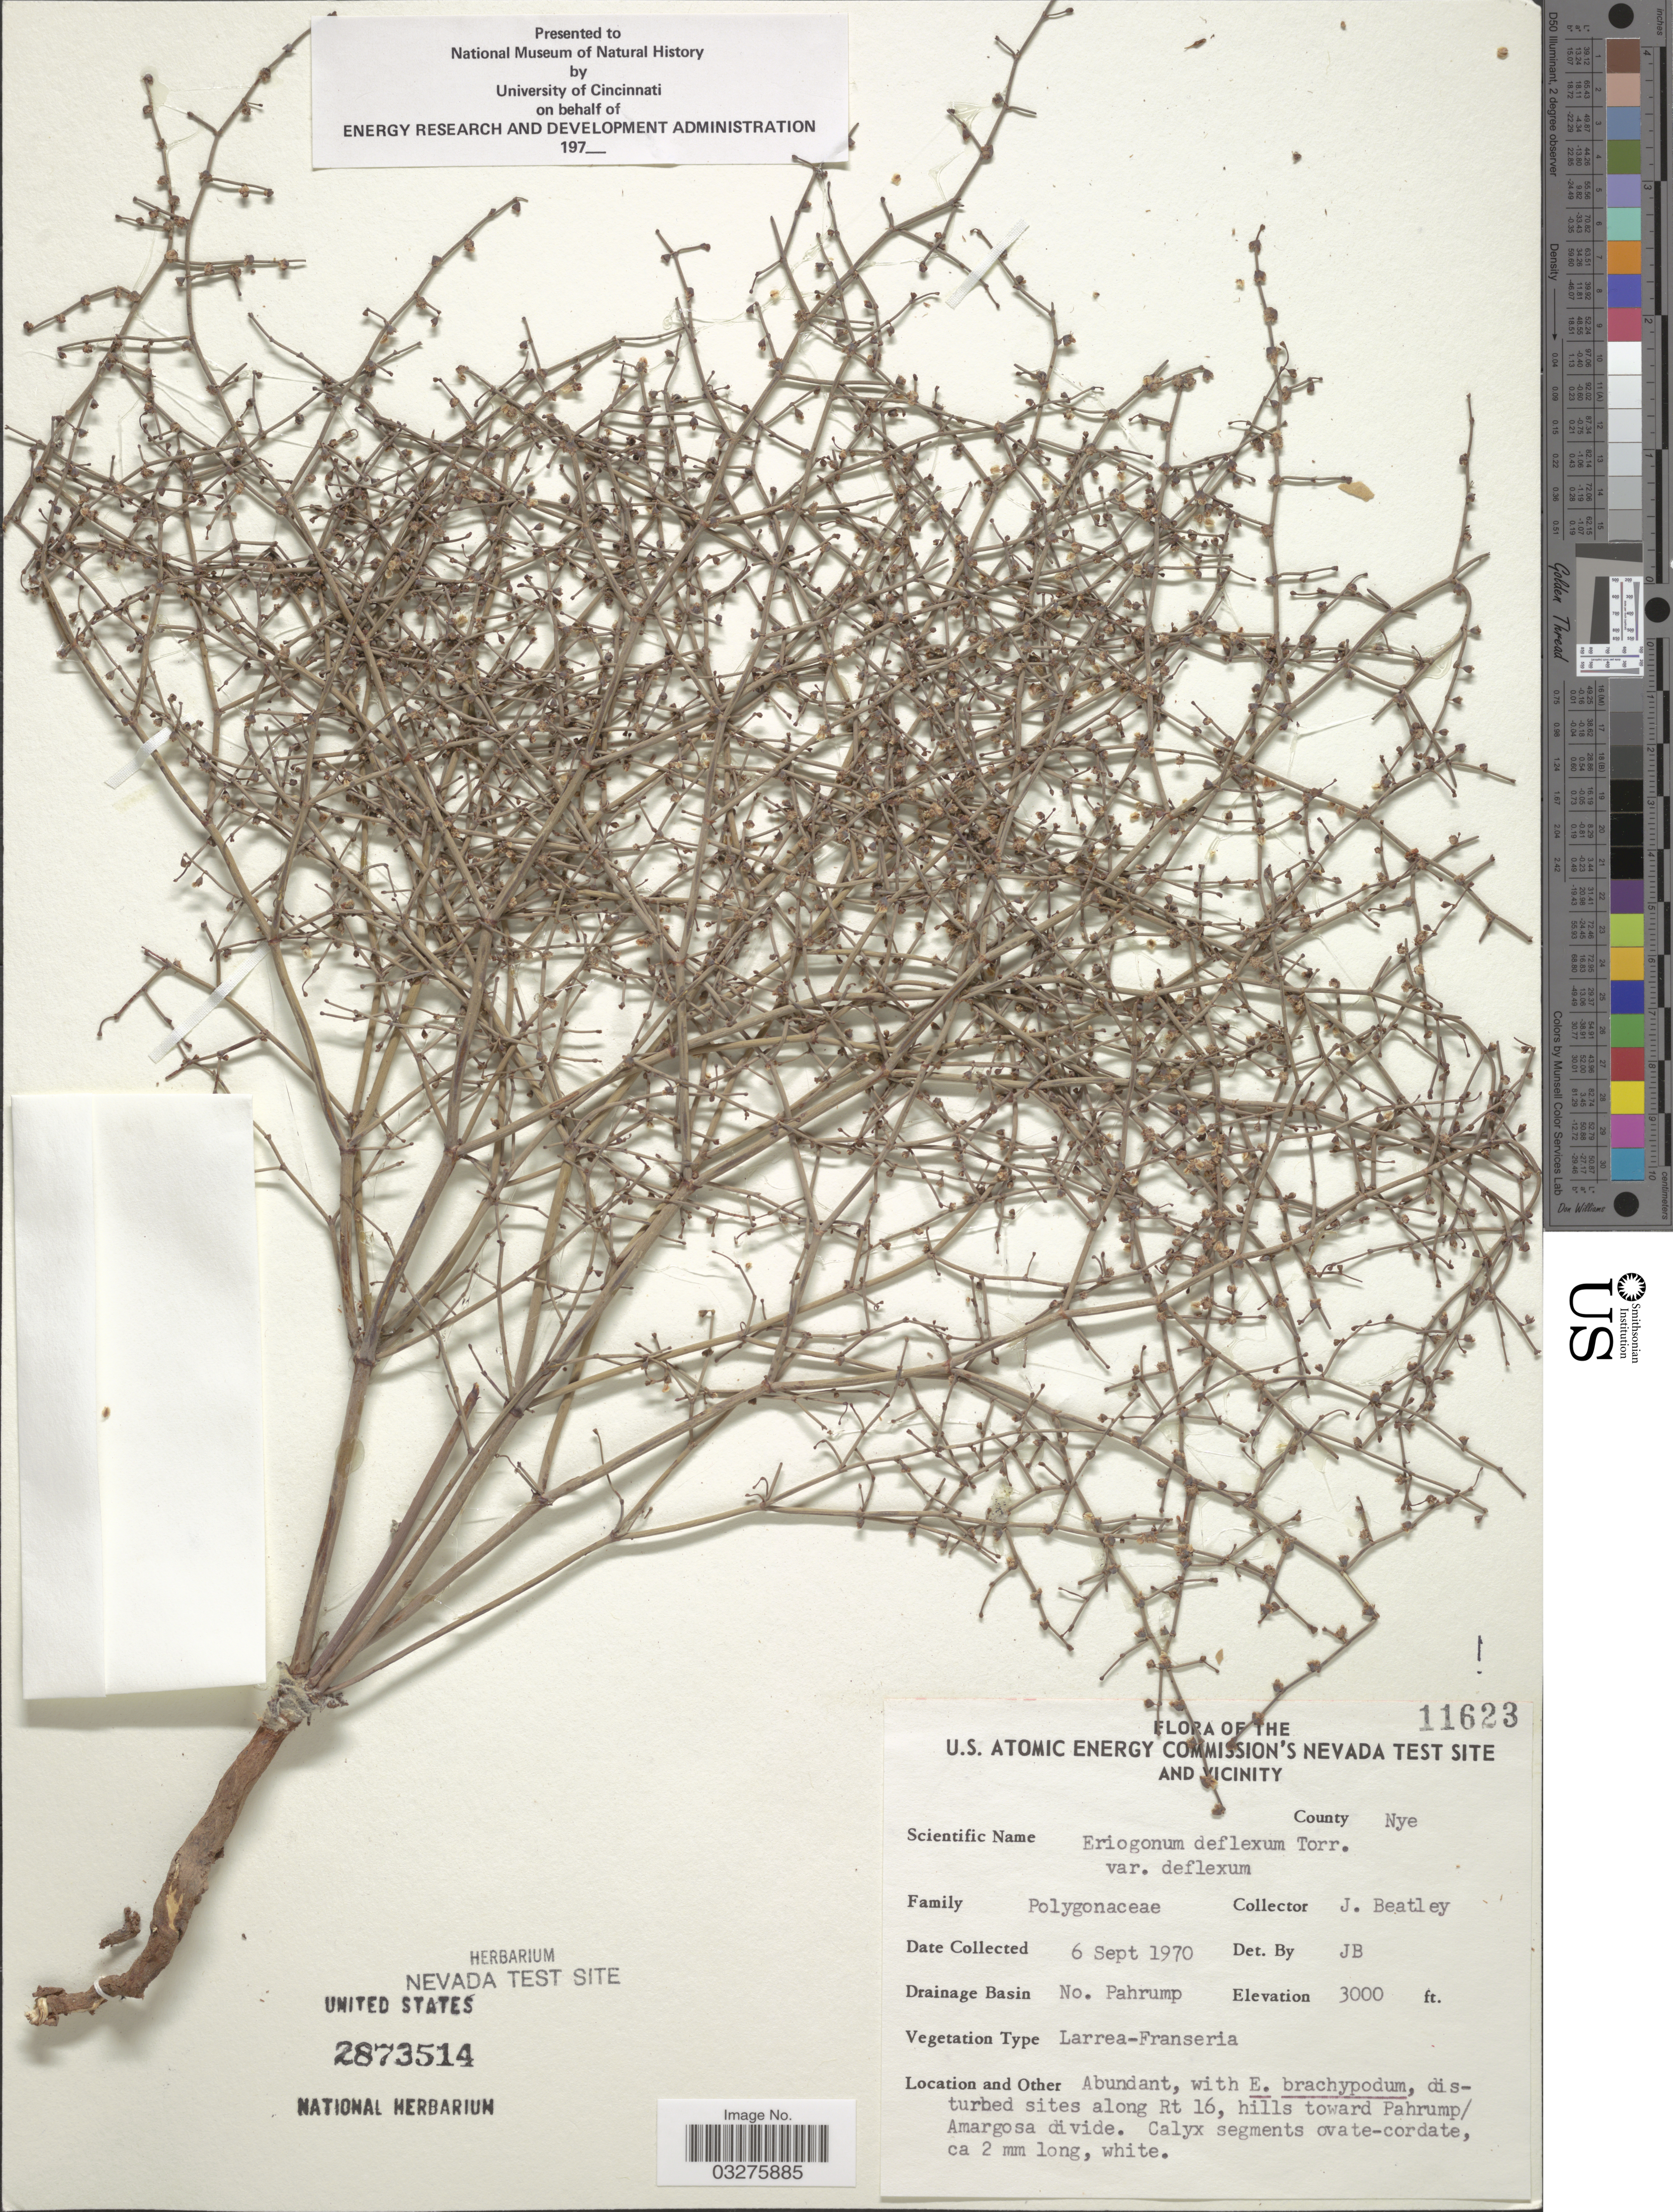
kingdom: Plantae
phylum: Tracheophyta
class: Magnoliopsida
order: Caryophyllales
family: Polygonaceae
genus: Eriogonum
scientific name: Eriogonum deflexum var. deflexum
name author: Torr. in Ives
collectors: J. C. Beatley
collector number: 11623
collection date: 1970-09-06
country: United States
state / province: Nevada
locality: U.S. Atomic Energy Commission's Nevada test site and vicinity. County Nye. Drainage Basin No. Pahrump. Along Rt 16, hills toward Pahrump/Amargosa divide.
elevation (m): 914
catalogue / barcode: US 2873514